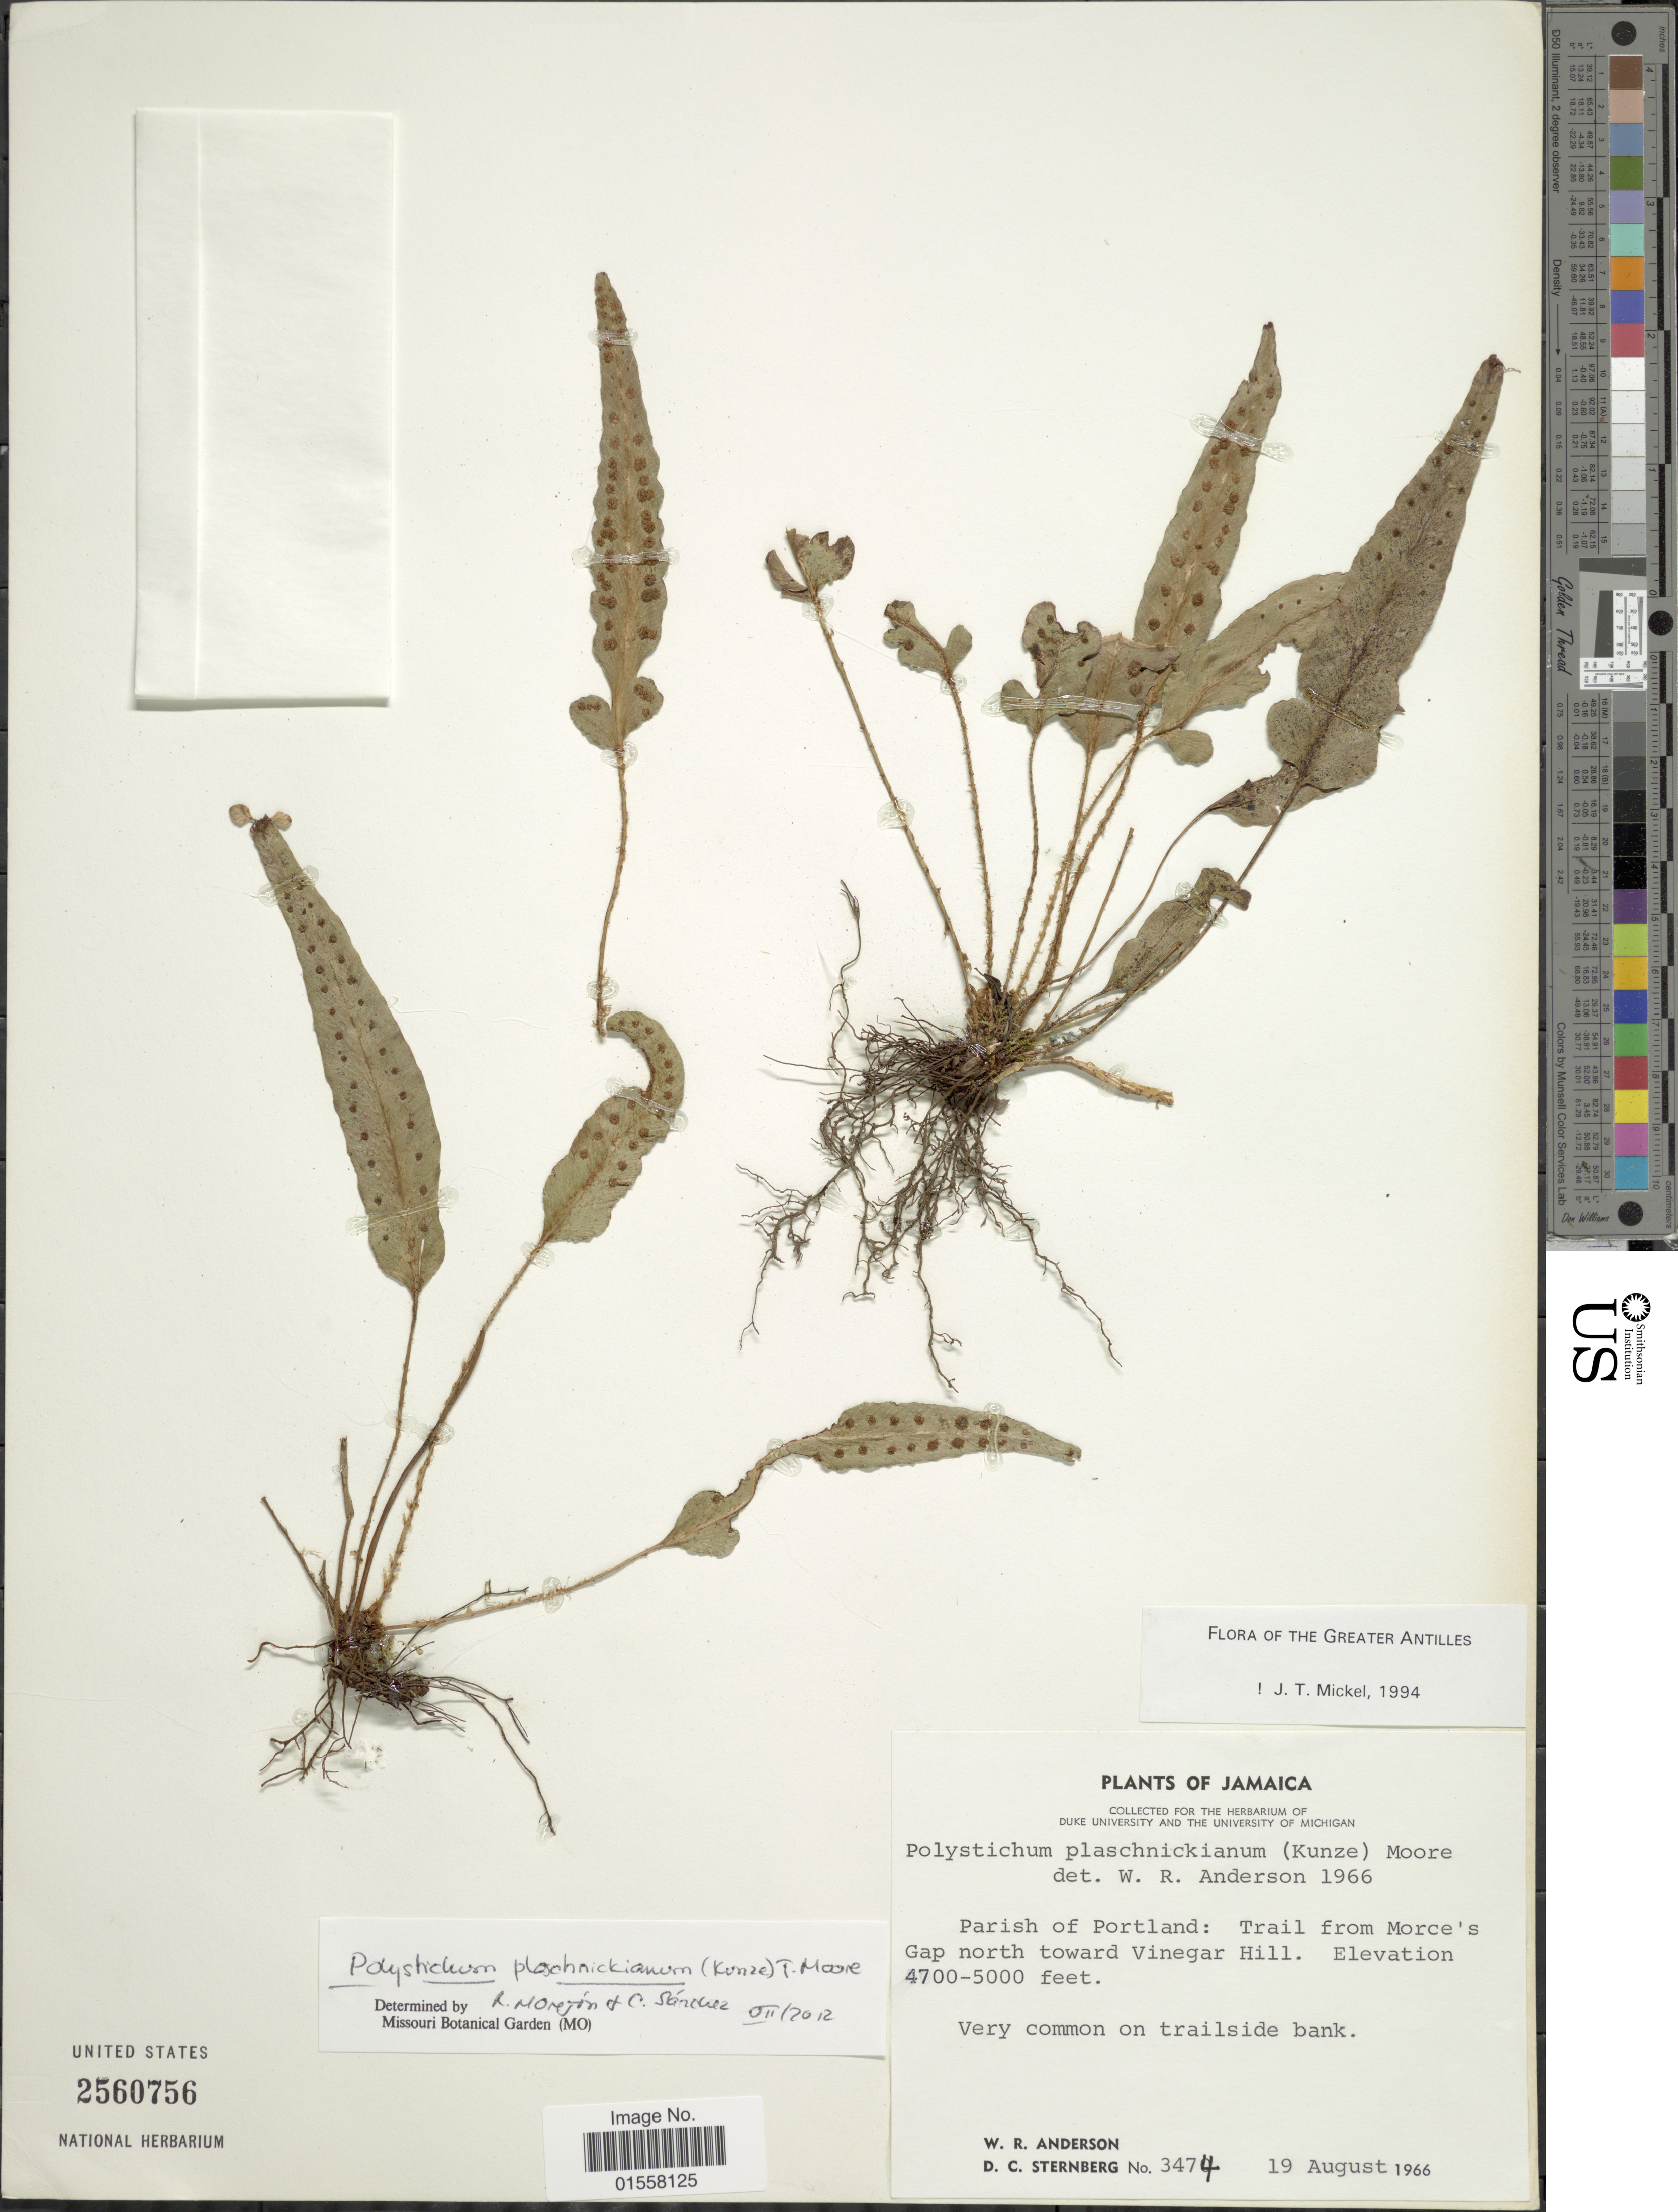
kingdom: Plantae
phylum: Tracheophyta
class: Polypodiopsida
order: Polypodiales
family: Dryopteridaceae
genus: Polystichum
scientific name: Polystichum plaschnickianum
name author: (Kunze) Moore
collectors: W. Anderson & D. Sternberg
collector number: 3474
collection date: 1966-08-19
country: Jamaica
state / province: Portland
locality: Jamaica, Parish of Portland: Trail from Morce's Gap north toward Vinegar Hill.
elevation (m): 1433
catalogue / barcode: US 2560756